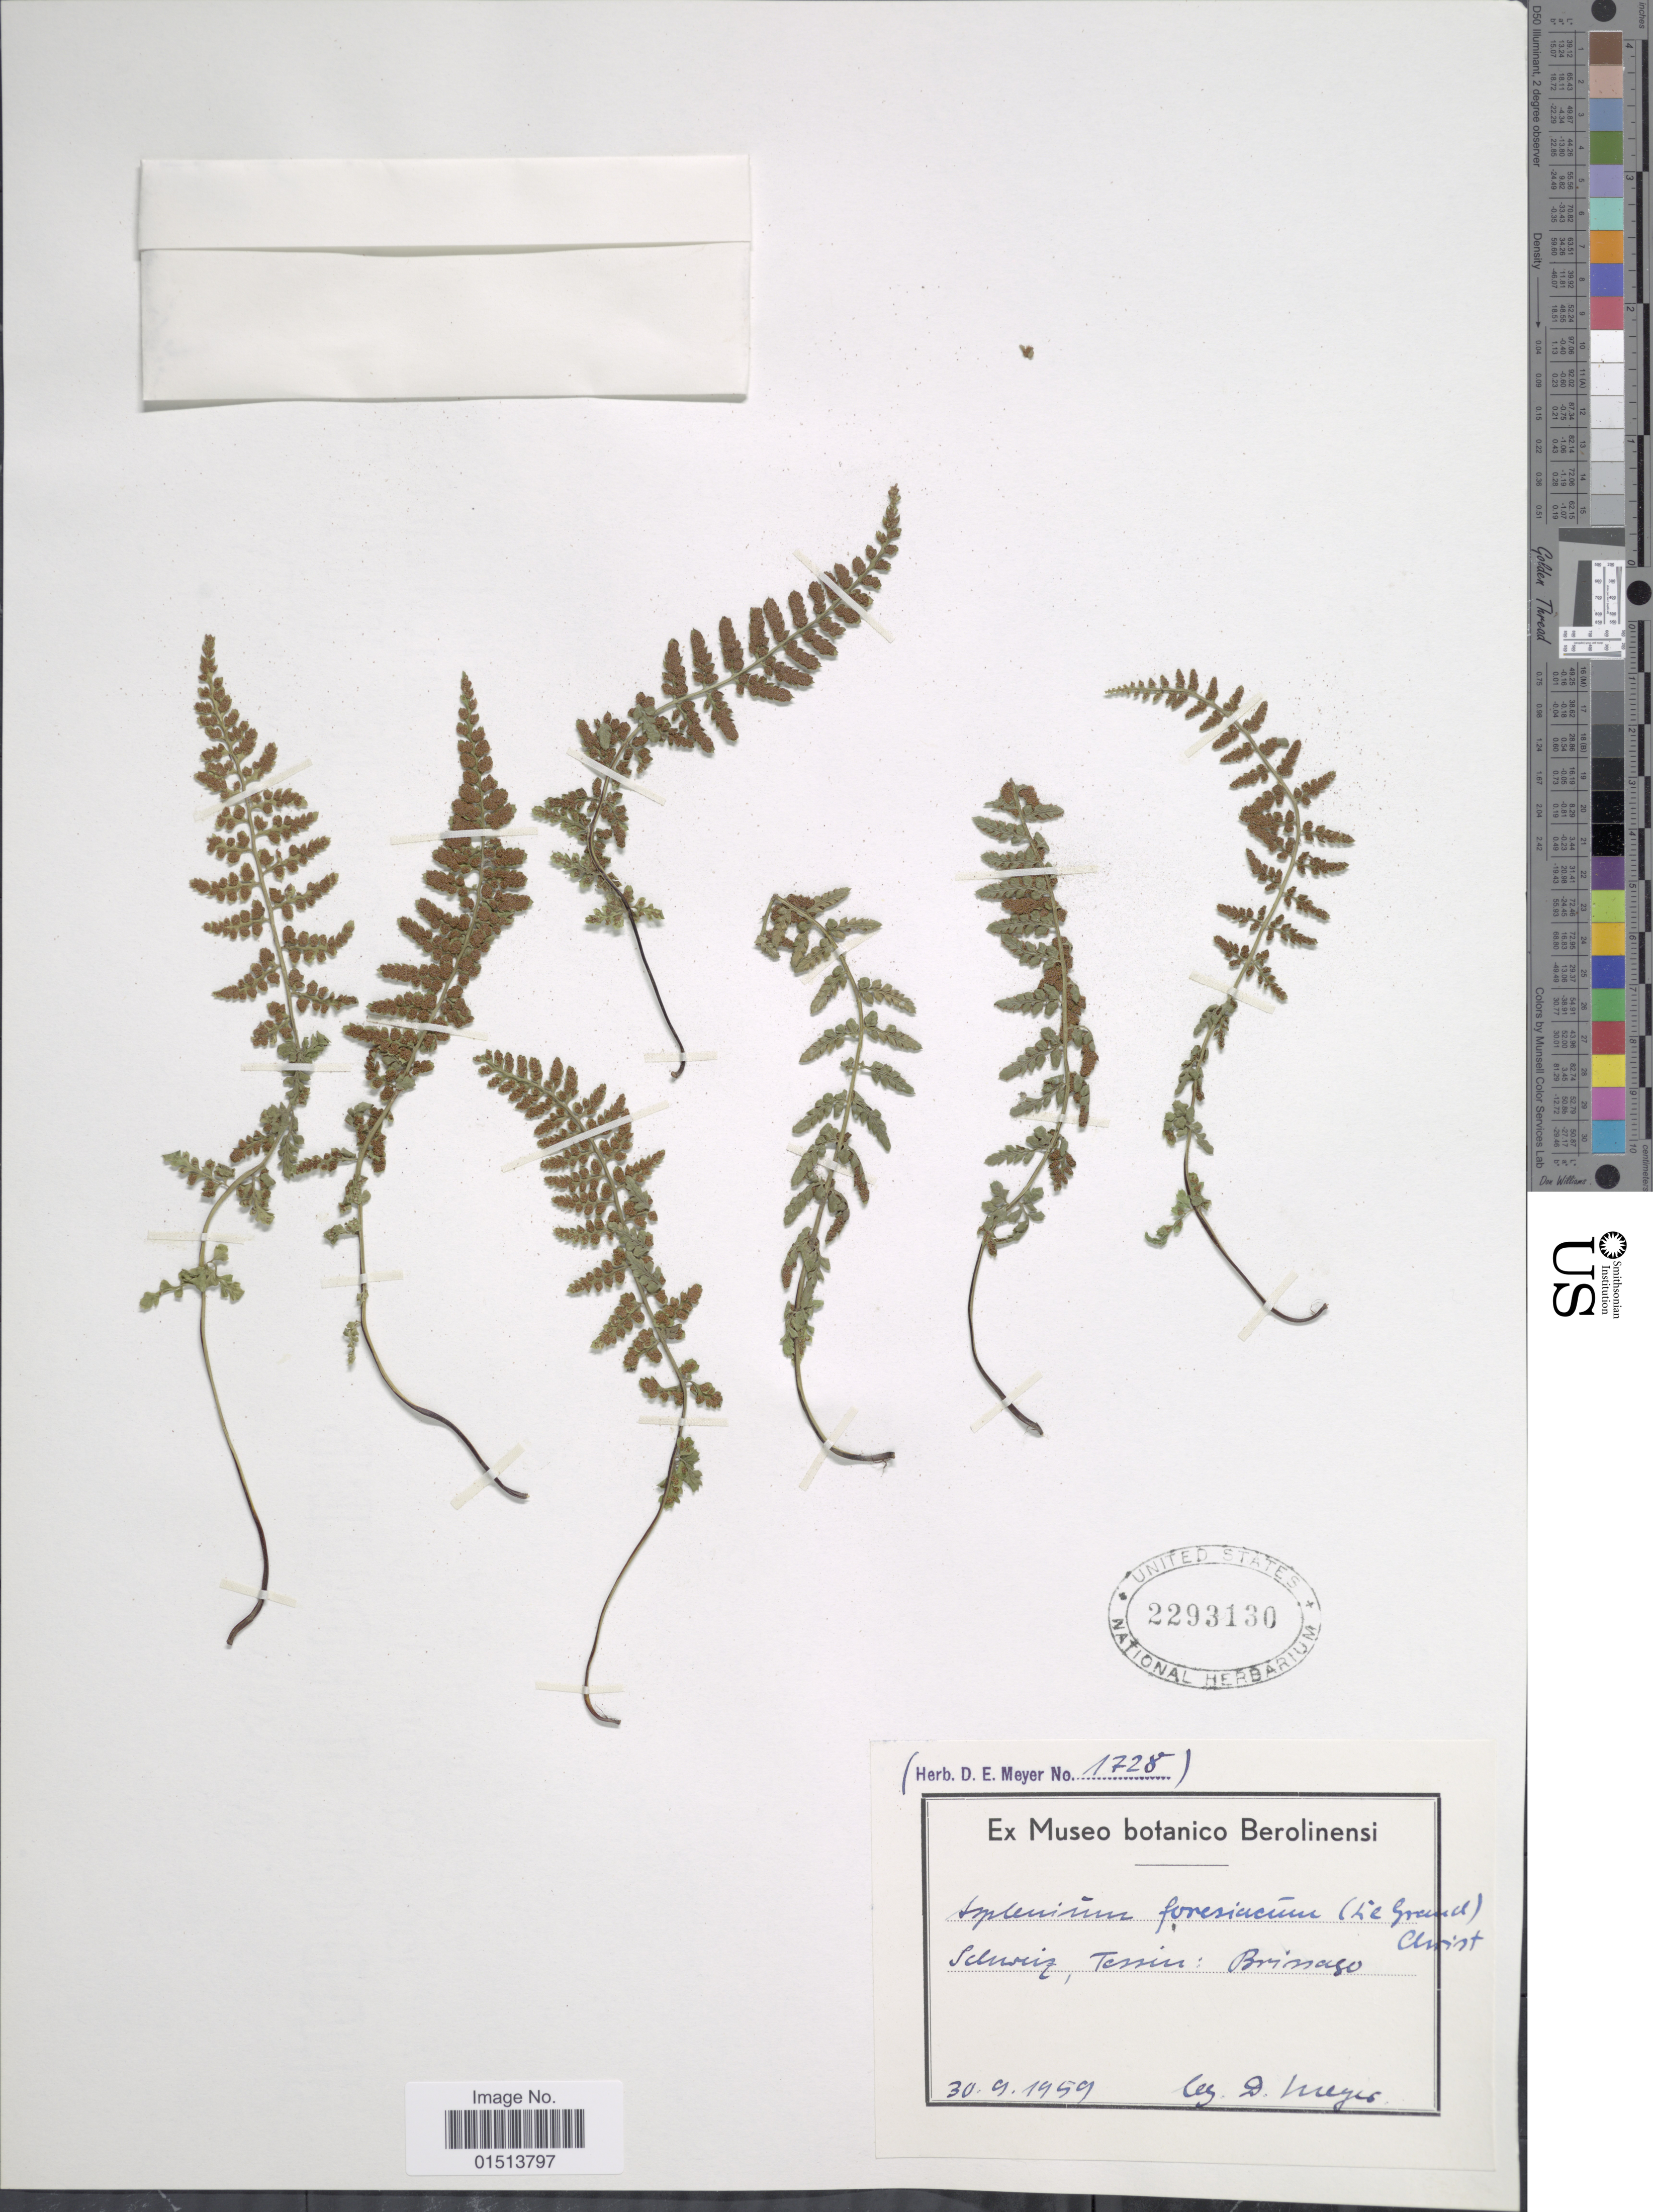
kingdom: Plantae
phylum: Tracheophyta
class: Polypodiopsida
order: Polypodiales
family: Aspleniaceae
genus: Asplenium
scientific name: Asplenium foreziense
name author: Magnier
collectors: D. Meyer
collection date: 1959-09-30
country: Switzerland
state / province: Ticino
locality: Schweiz, Tessin: Brissago.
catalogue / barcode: US 2293130